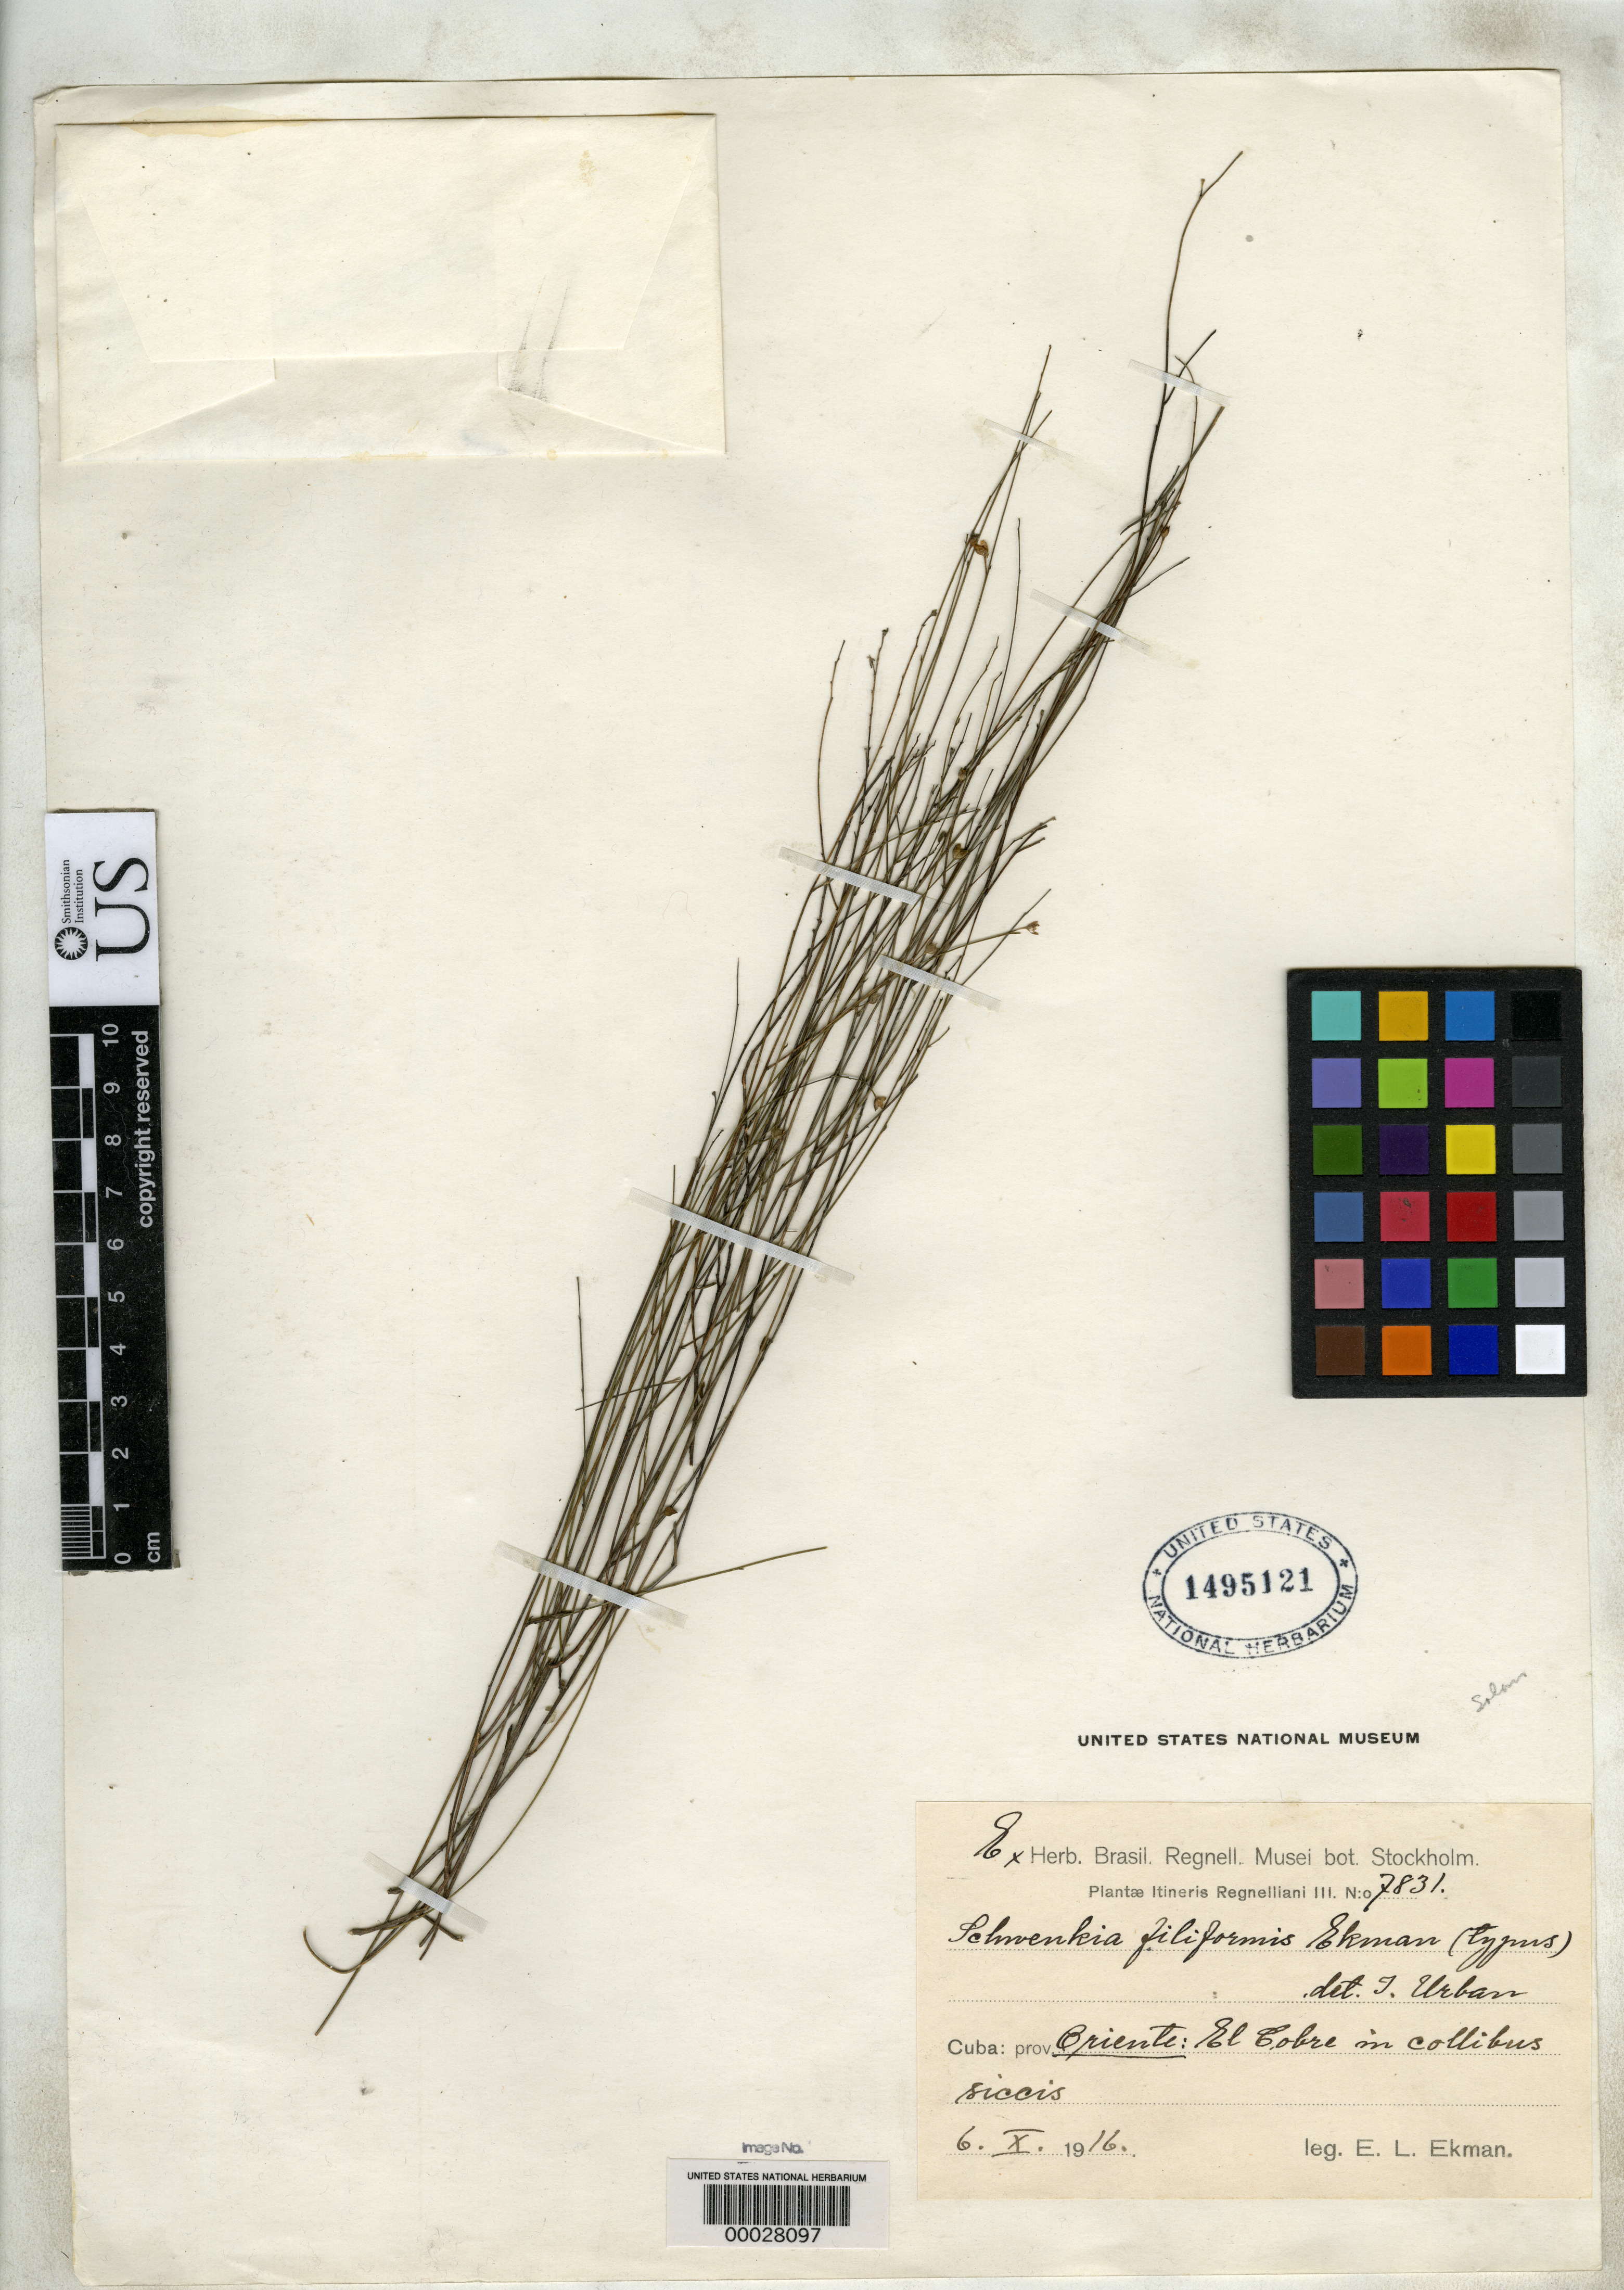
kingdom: Plantae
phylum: Tracheophyta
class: Magnoliopsida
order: Solanales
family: Solanaceae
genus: Schwenckia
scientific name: Schwenckia filiformis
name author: Ekman in Urb.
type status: Isotype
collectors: E. L. Ekman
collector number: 7831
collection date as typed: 06 Oct 1916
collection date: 1916-10-06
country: Cuba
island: Greater Antilles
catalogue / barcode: US 1495121